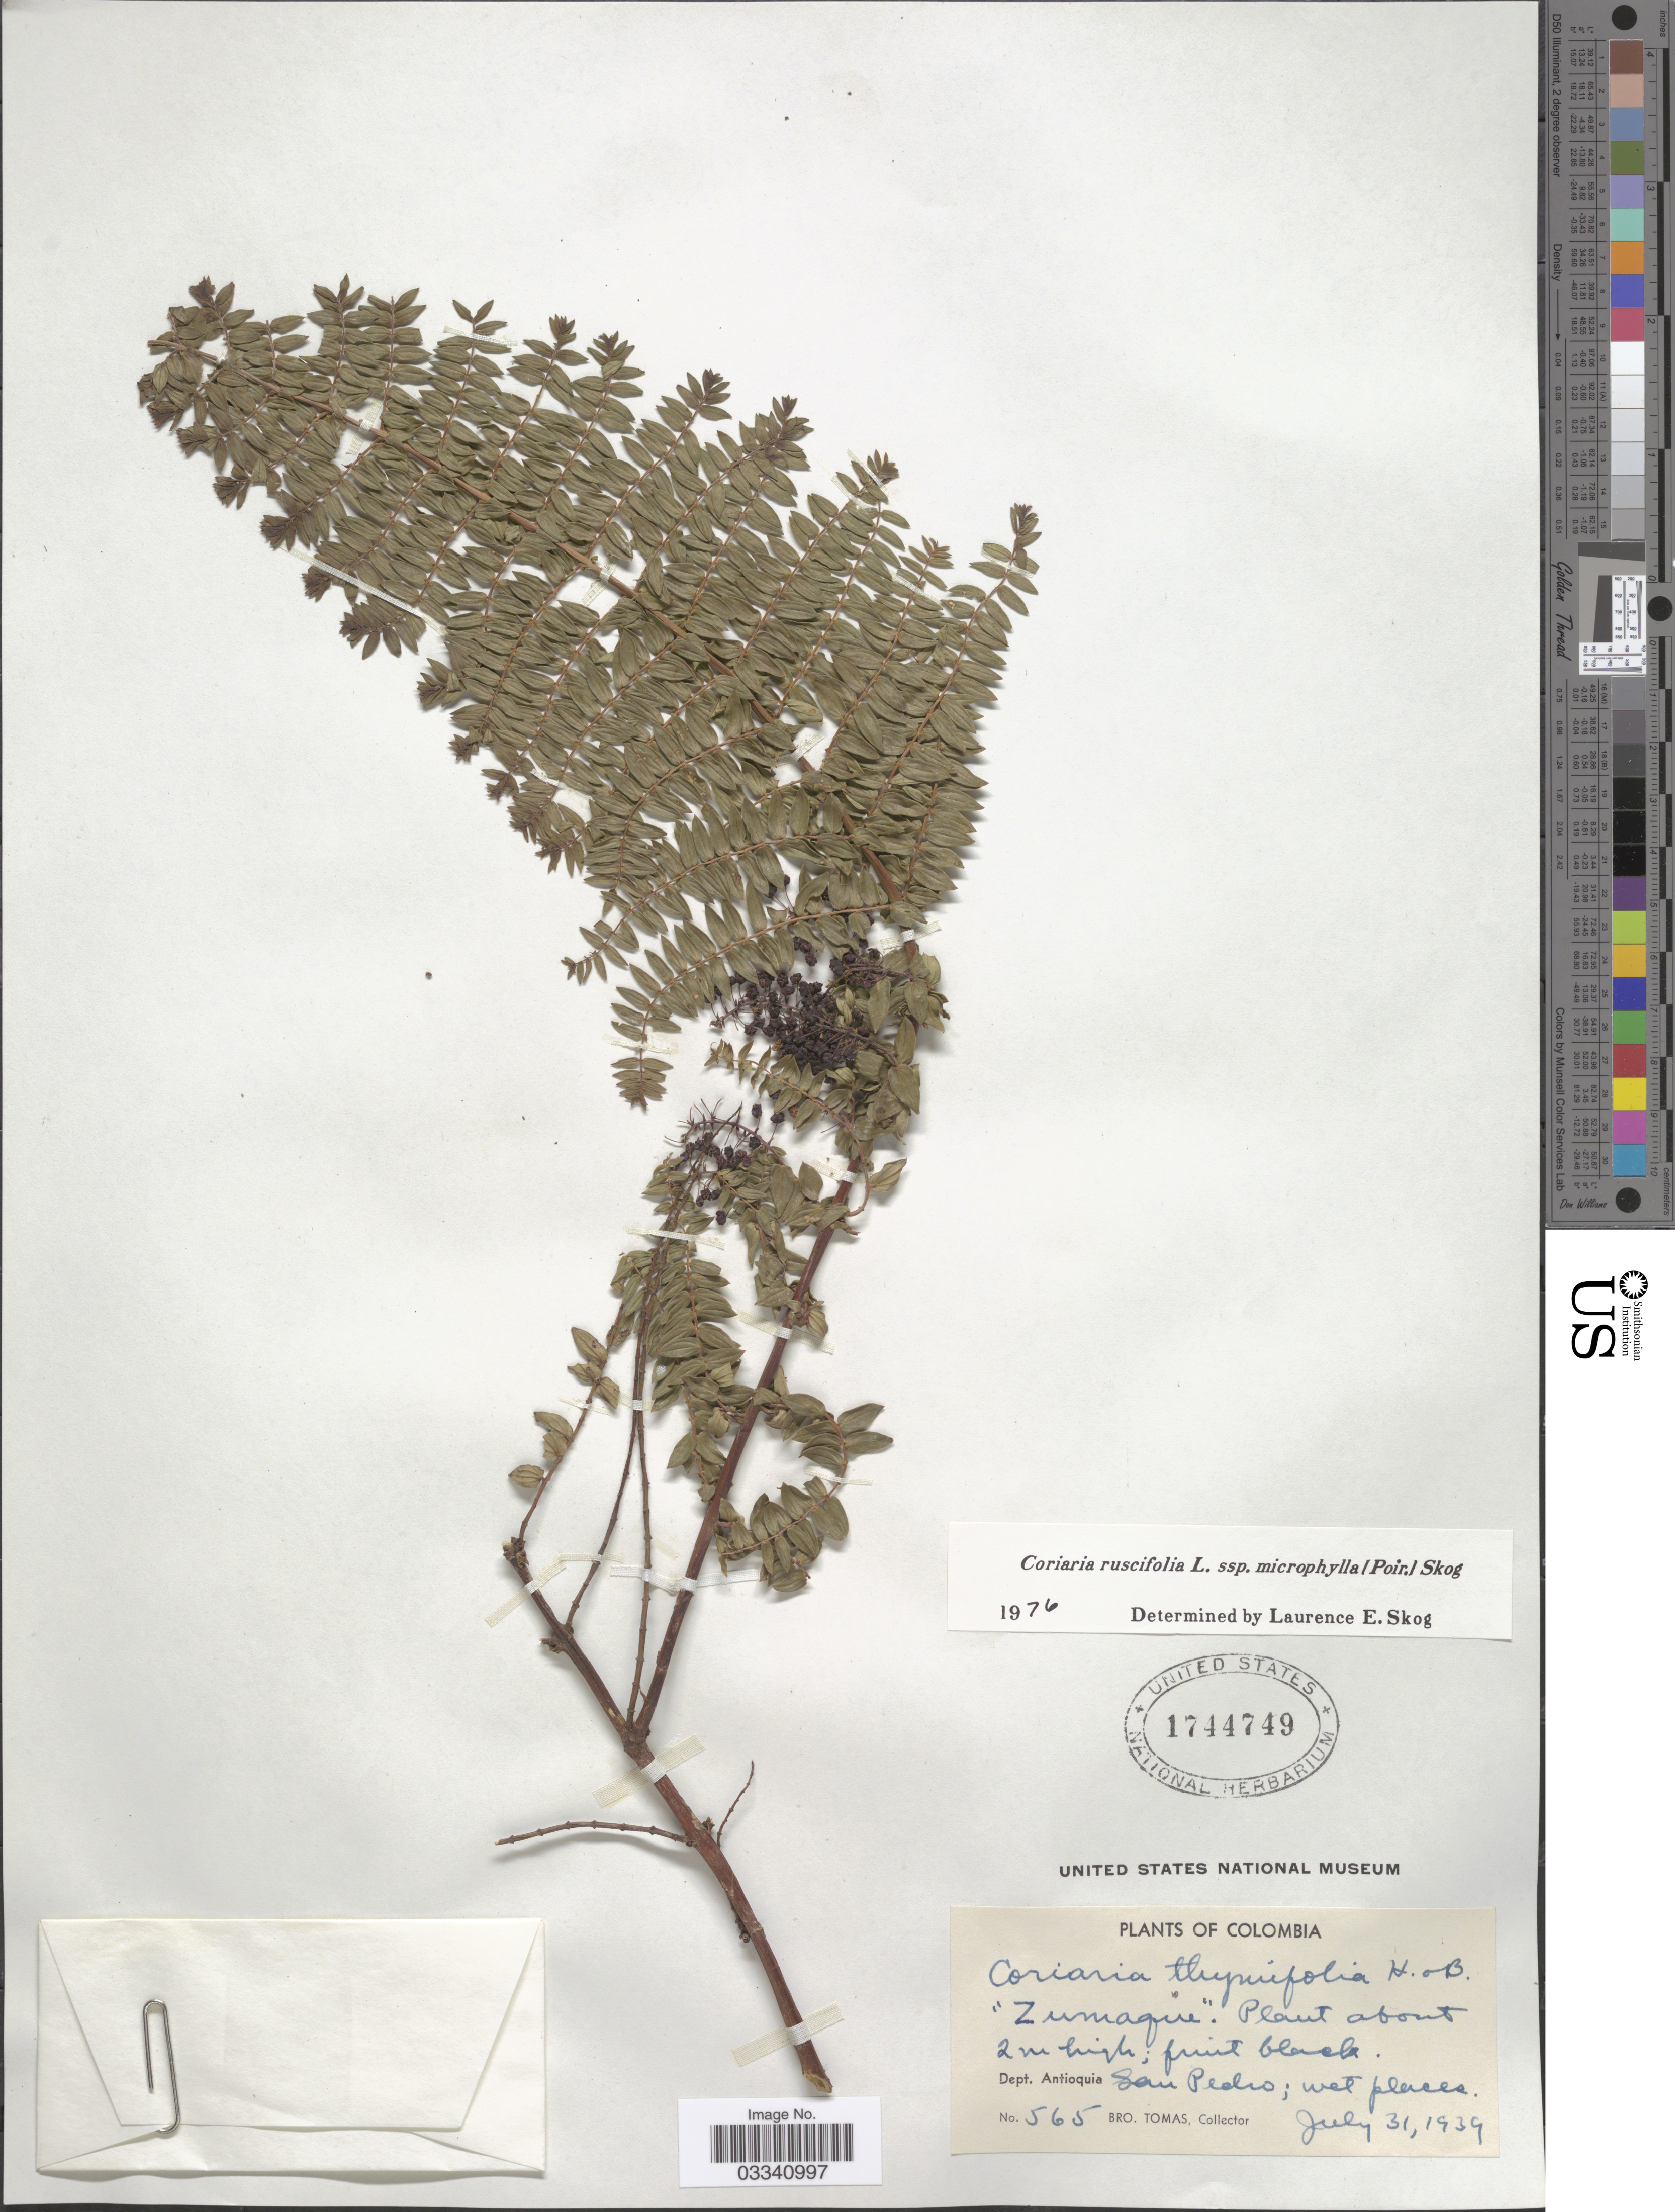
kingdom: Plantae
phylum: Tracheophyta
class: Magnoliopsida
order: Cucurbitales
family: Coriariaceae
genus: Coriaria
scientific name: Coriaria ruscifolia subsp. microphylla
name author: (Poir.) L.E. Skog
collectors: B. Tomas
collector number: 565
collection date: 1939-07-31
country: Colombia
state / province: Antioquia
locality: Dept. Antioquia, San Pedro.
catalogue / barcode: US 1744749